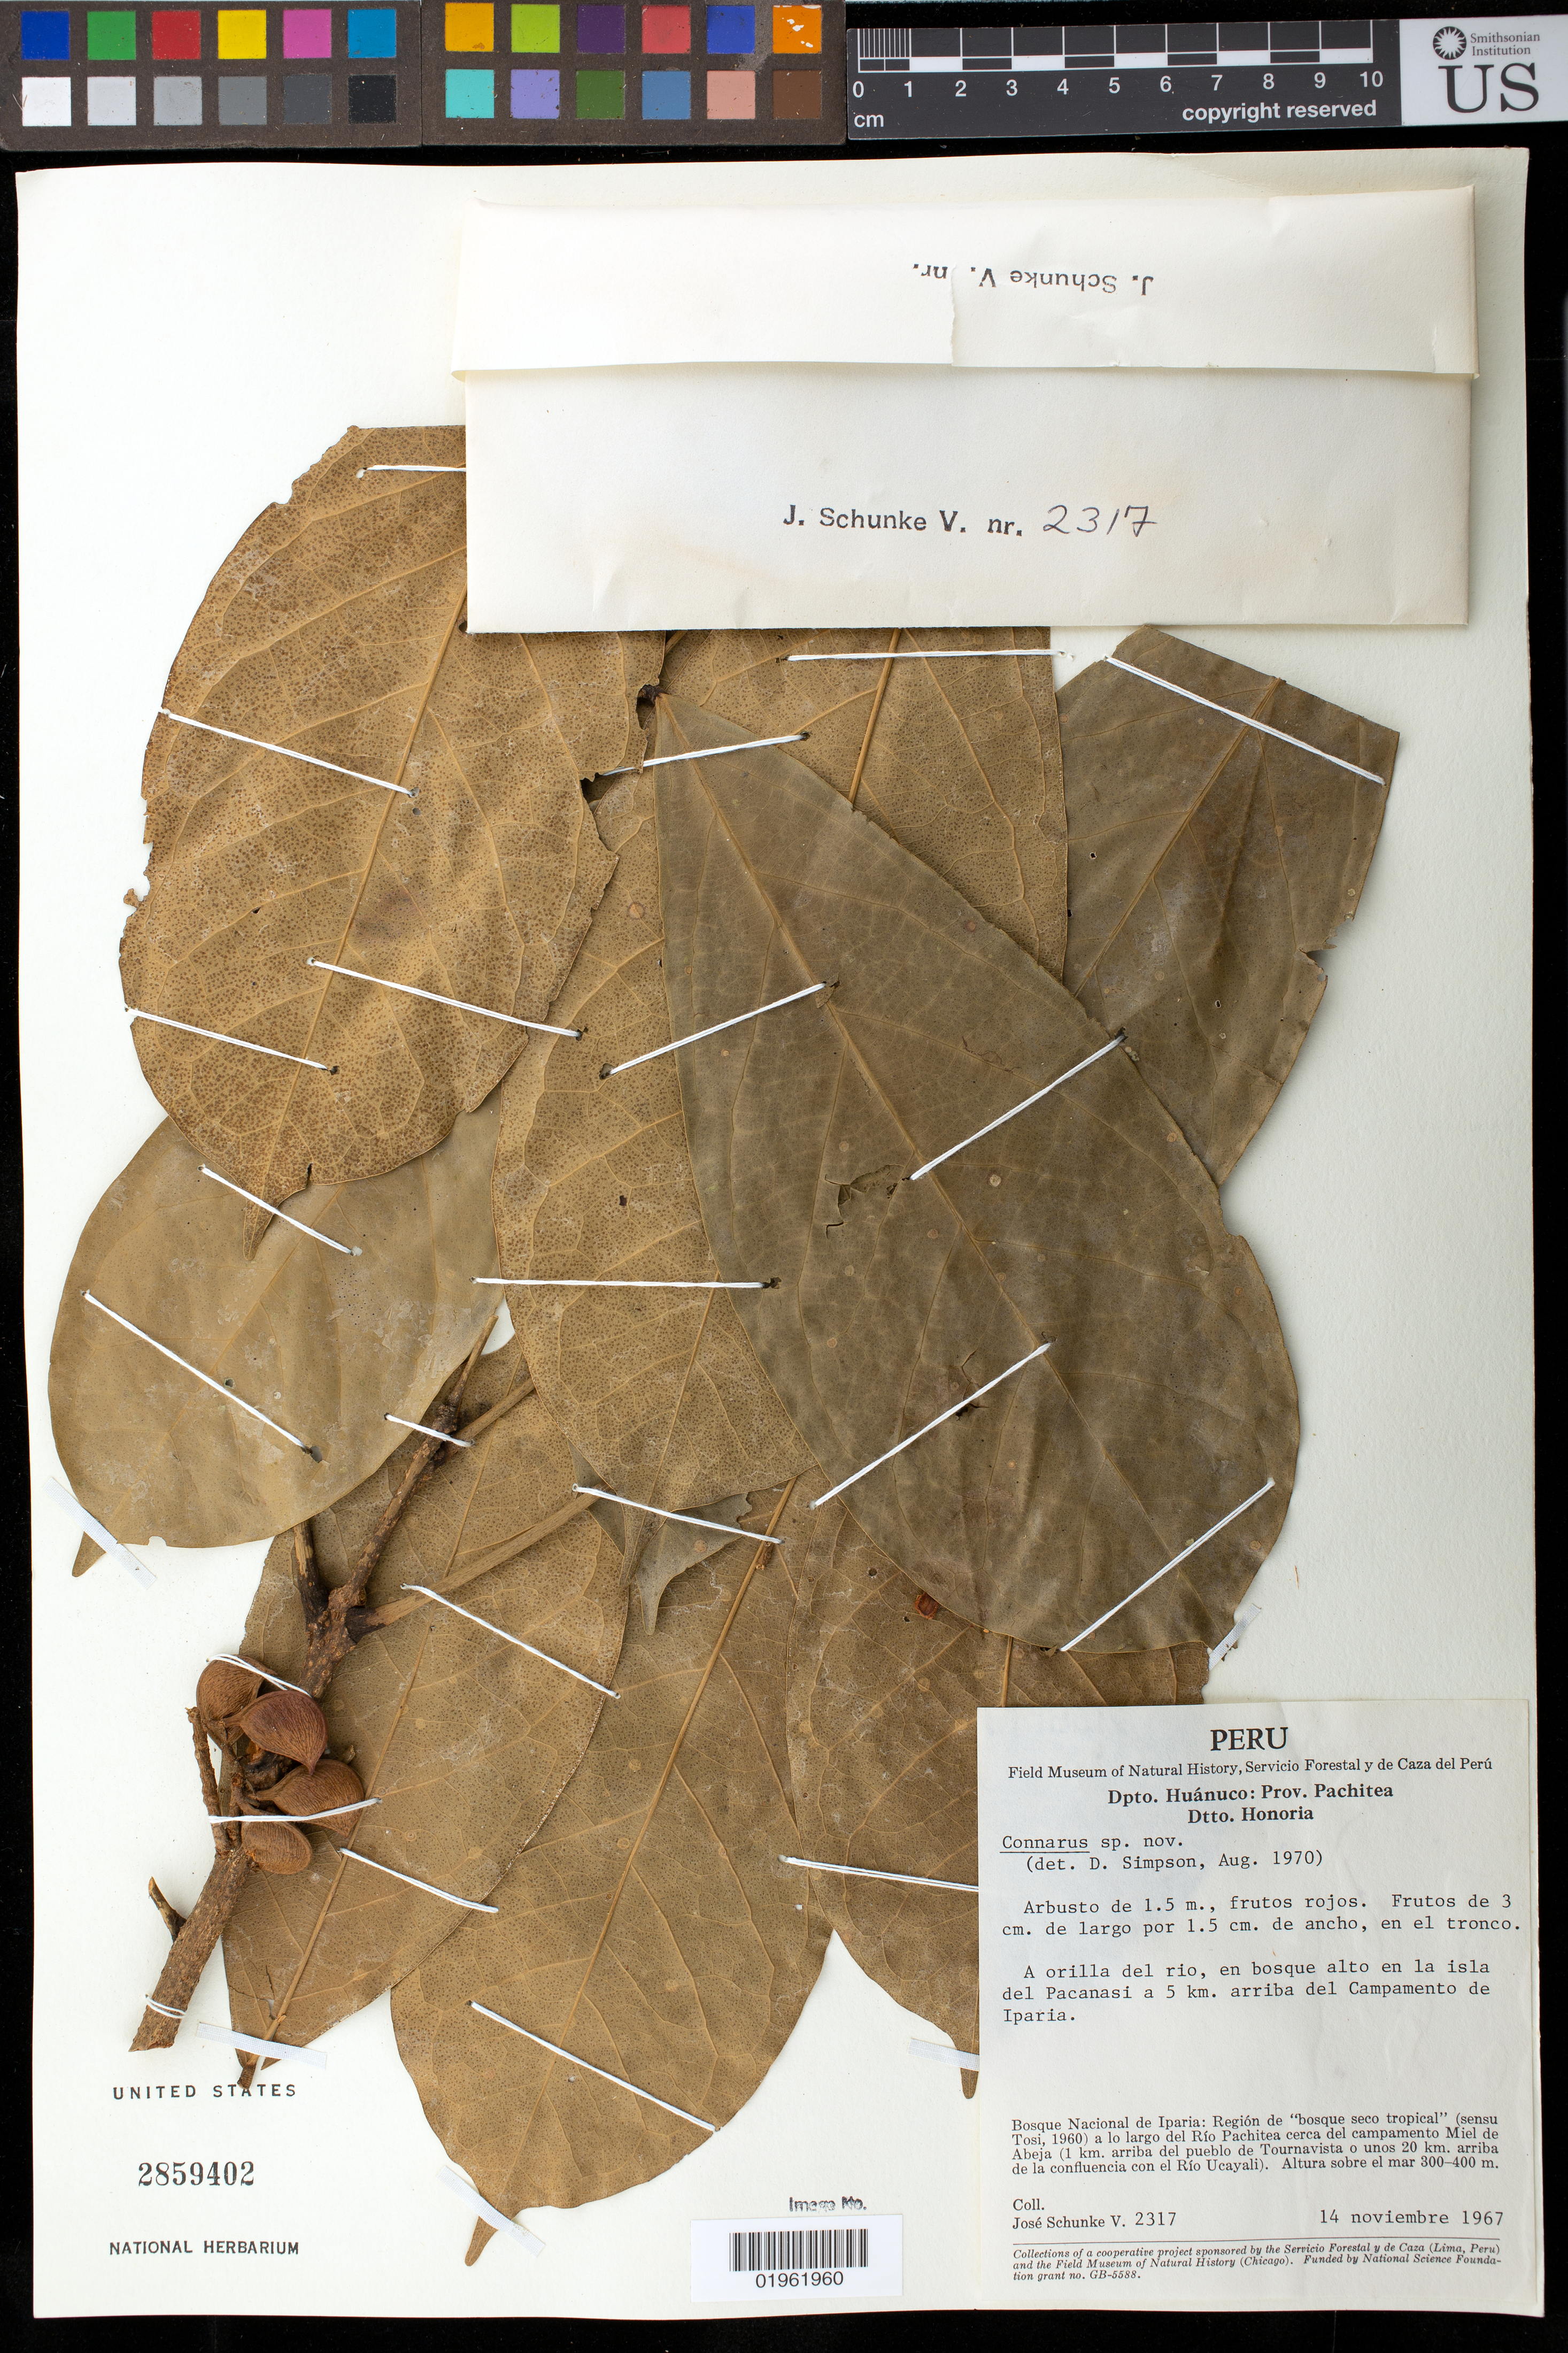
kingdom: Plantae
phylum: Tracheophyta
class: Magnoliopsida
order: Oxalidales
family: Connaraceae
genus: Connarus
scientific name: Connarus sp.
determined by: Simpson, D.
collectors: J. Schunke Vigo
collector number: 2317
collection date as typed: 14 Nov 1967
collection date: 1967-11-14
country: Peru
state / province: Huánuco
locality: Prov. Pachitea, Dtto. Honoria. Bosque Nacional de Iparía. Isla del Pacanasi, a 5 km arriba del campamento de Iparía.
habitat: On the banks of the river, in a high forest.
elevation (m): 300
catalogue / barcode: US 2859402